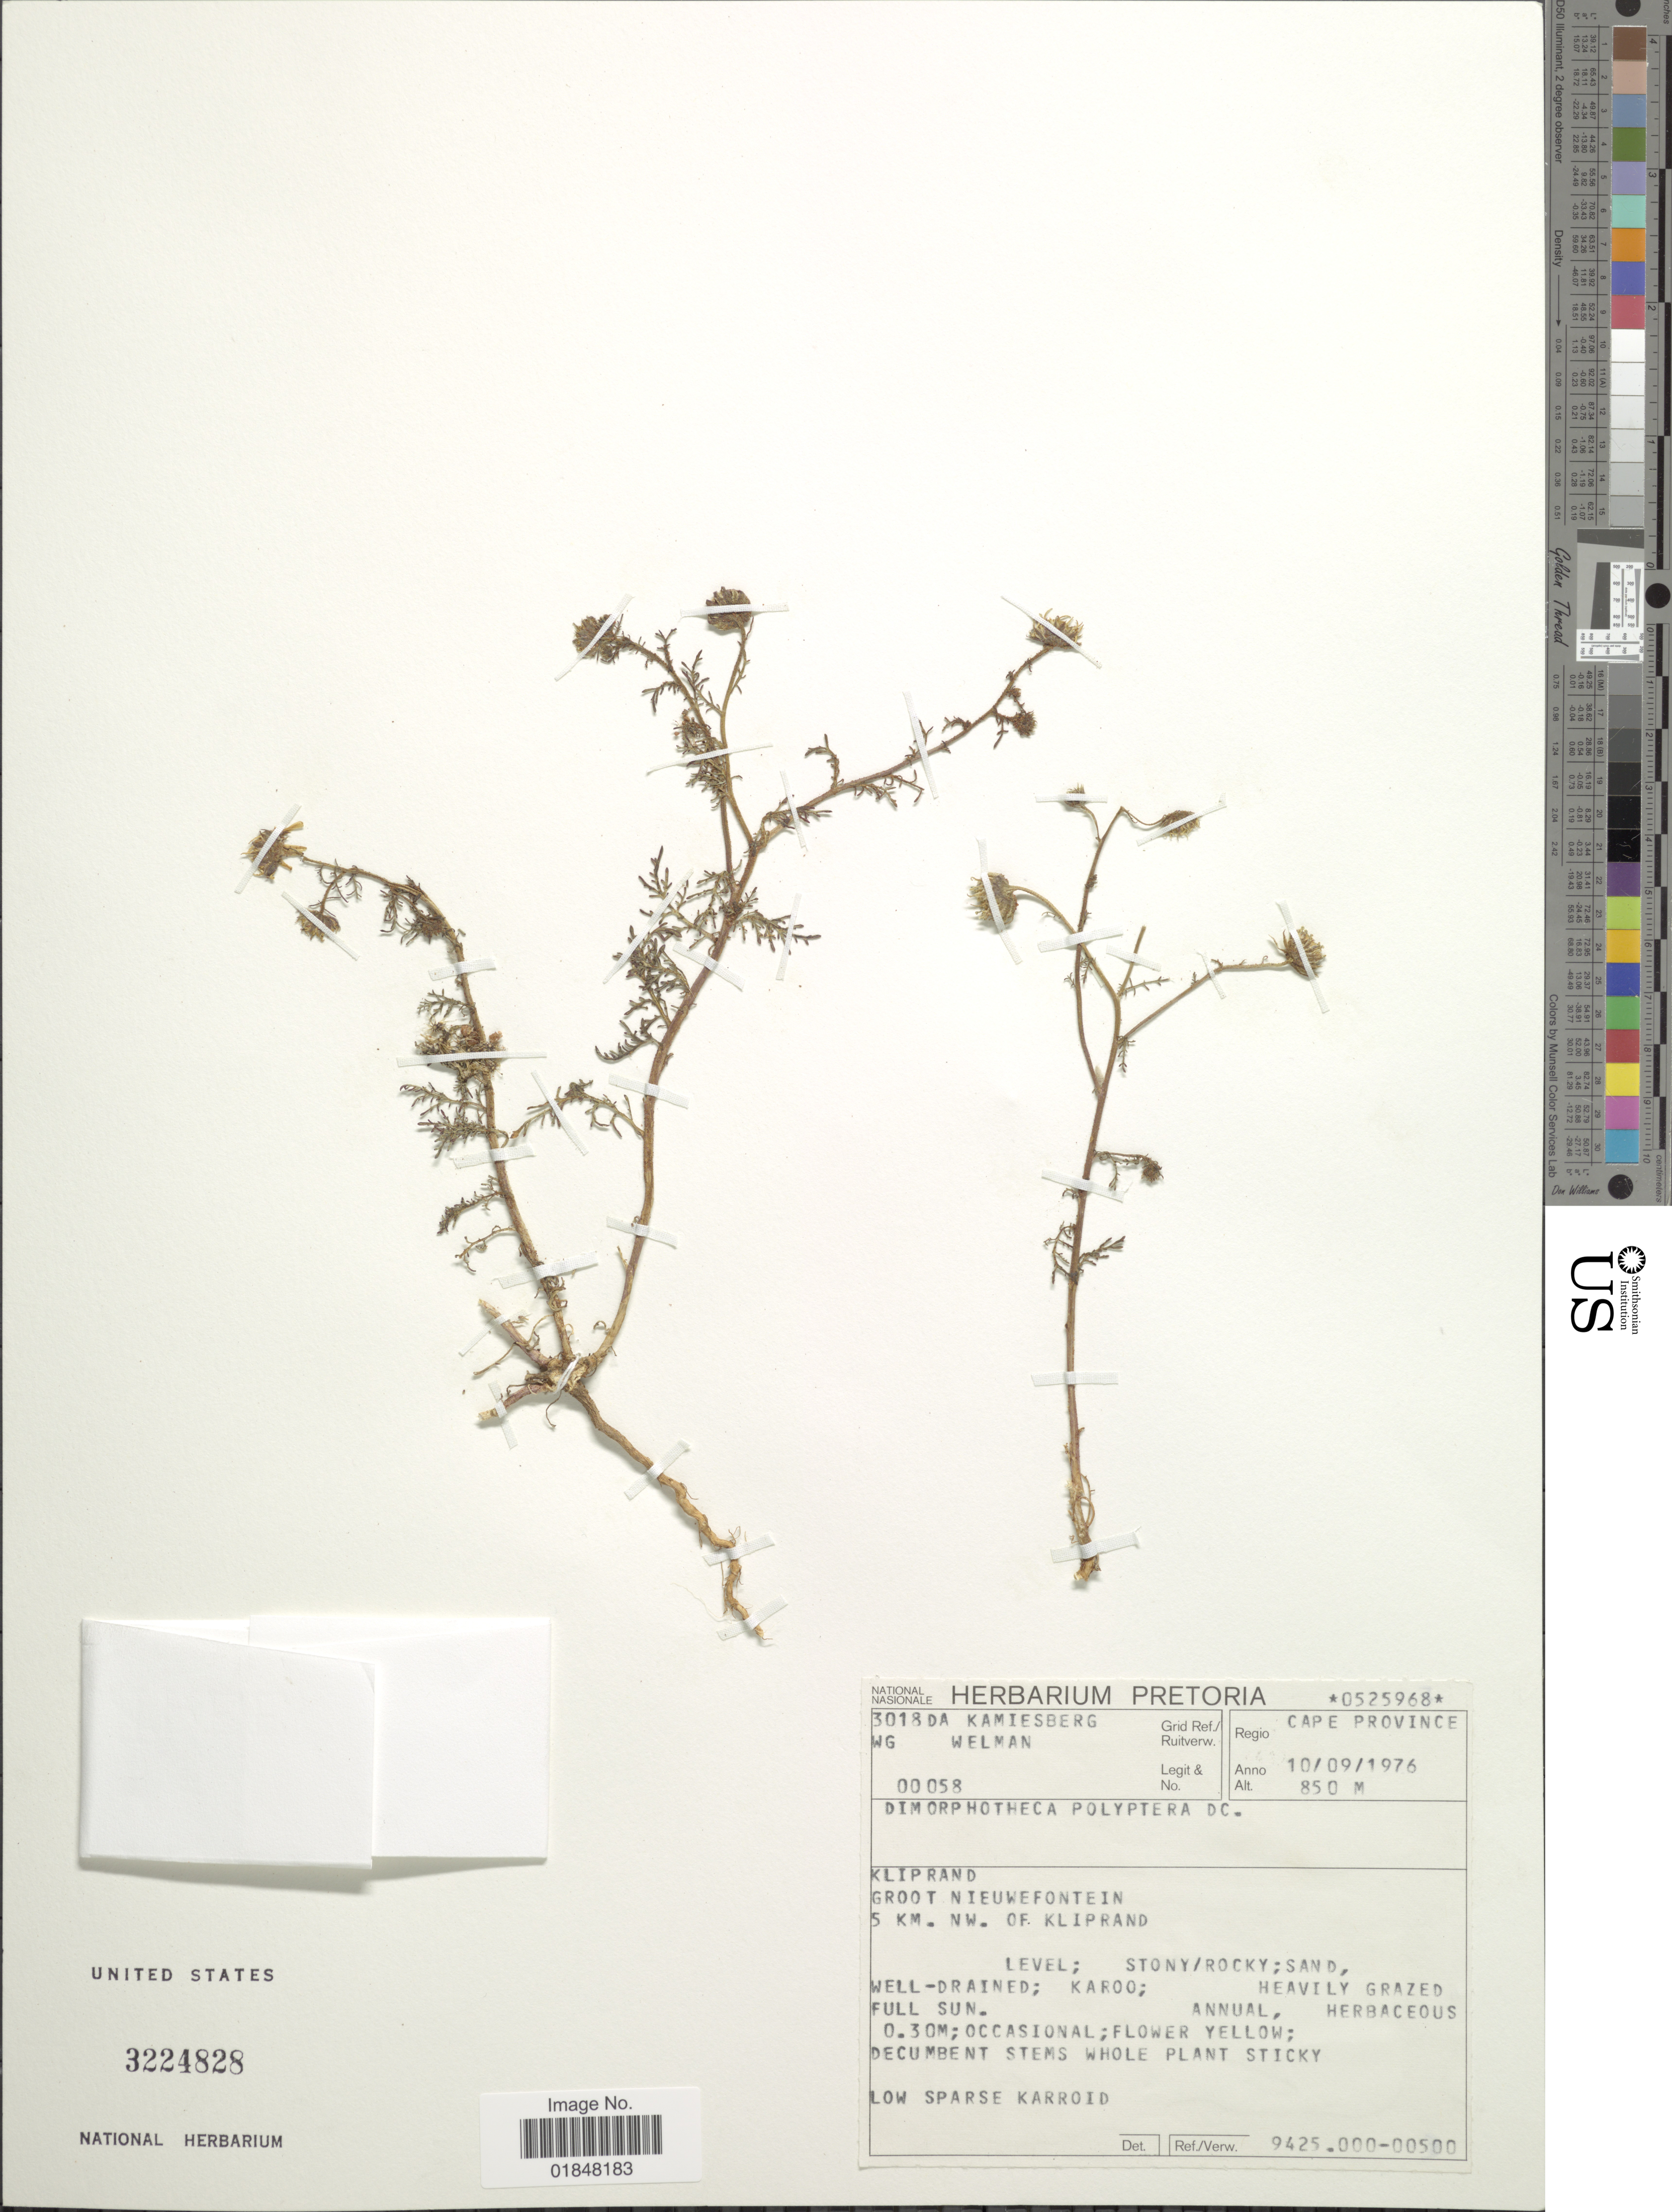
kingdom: Plantae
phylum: Tracheophyta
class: Magnoliopsida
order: Asterales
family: Asteraceae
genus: Osteospermum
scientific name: Osteospermum polypterum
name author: (DC.) Sadler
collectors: W. G. Welman & W. G. Welman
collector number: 00058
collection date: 1976-09-10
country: South Africa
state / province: Western Cape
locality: Kliprand, Groot Nieuwefontein, 5 km NW. of Kliprand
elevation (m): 850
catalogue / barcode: US 3224828